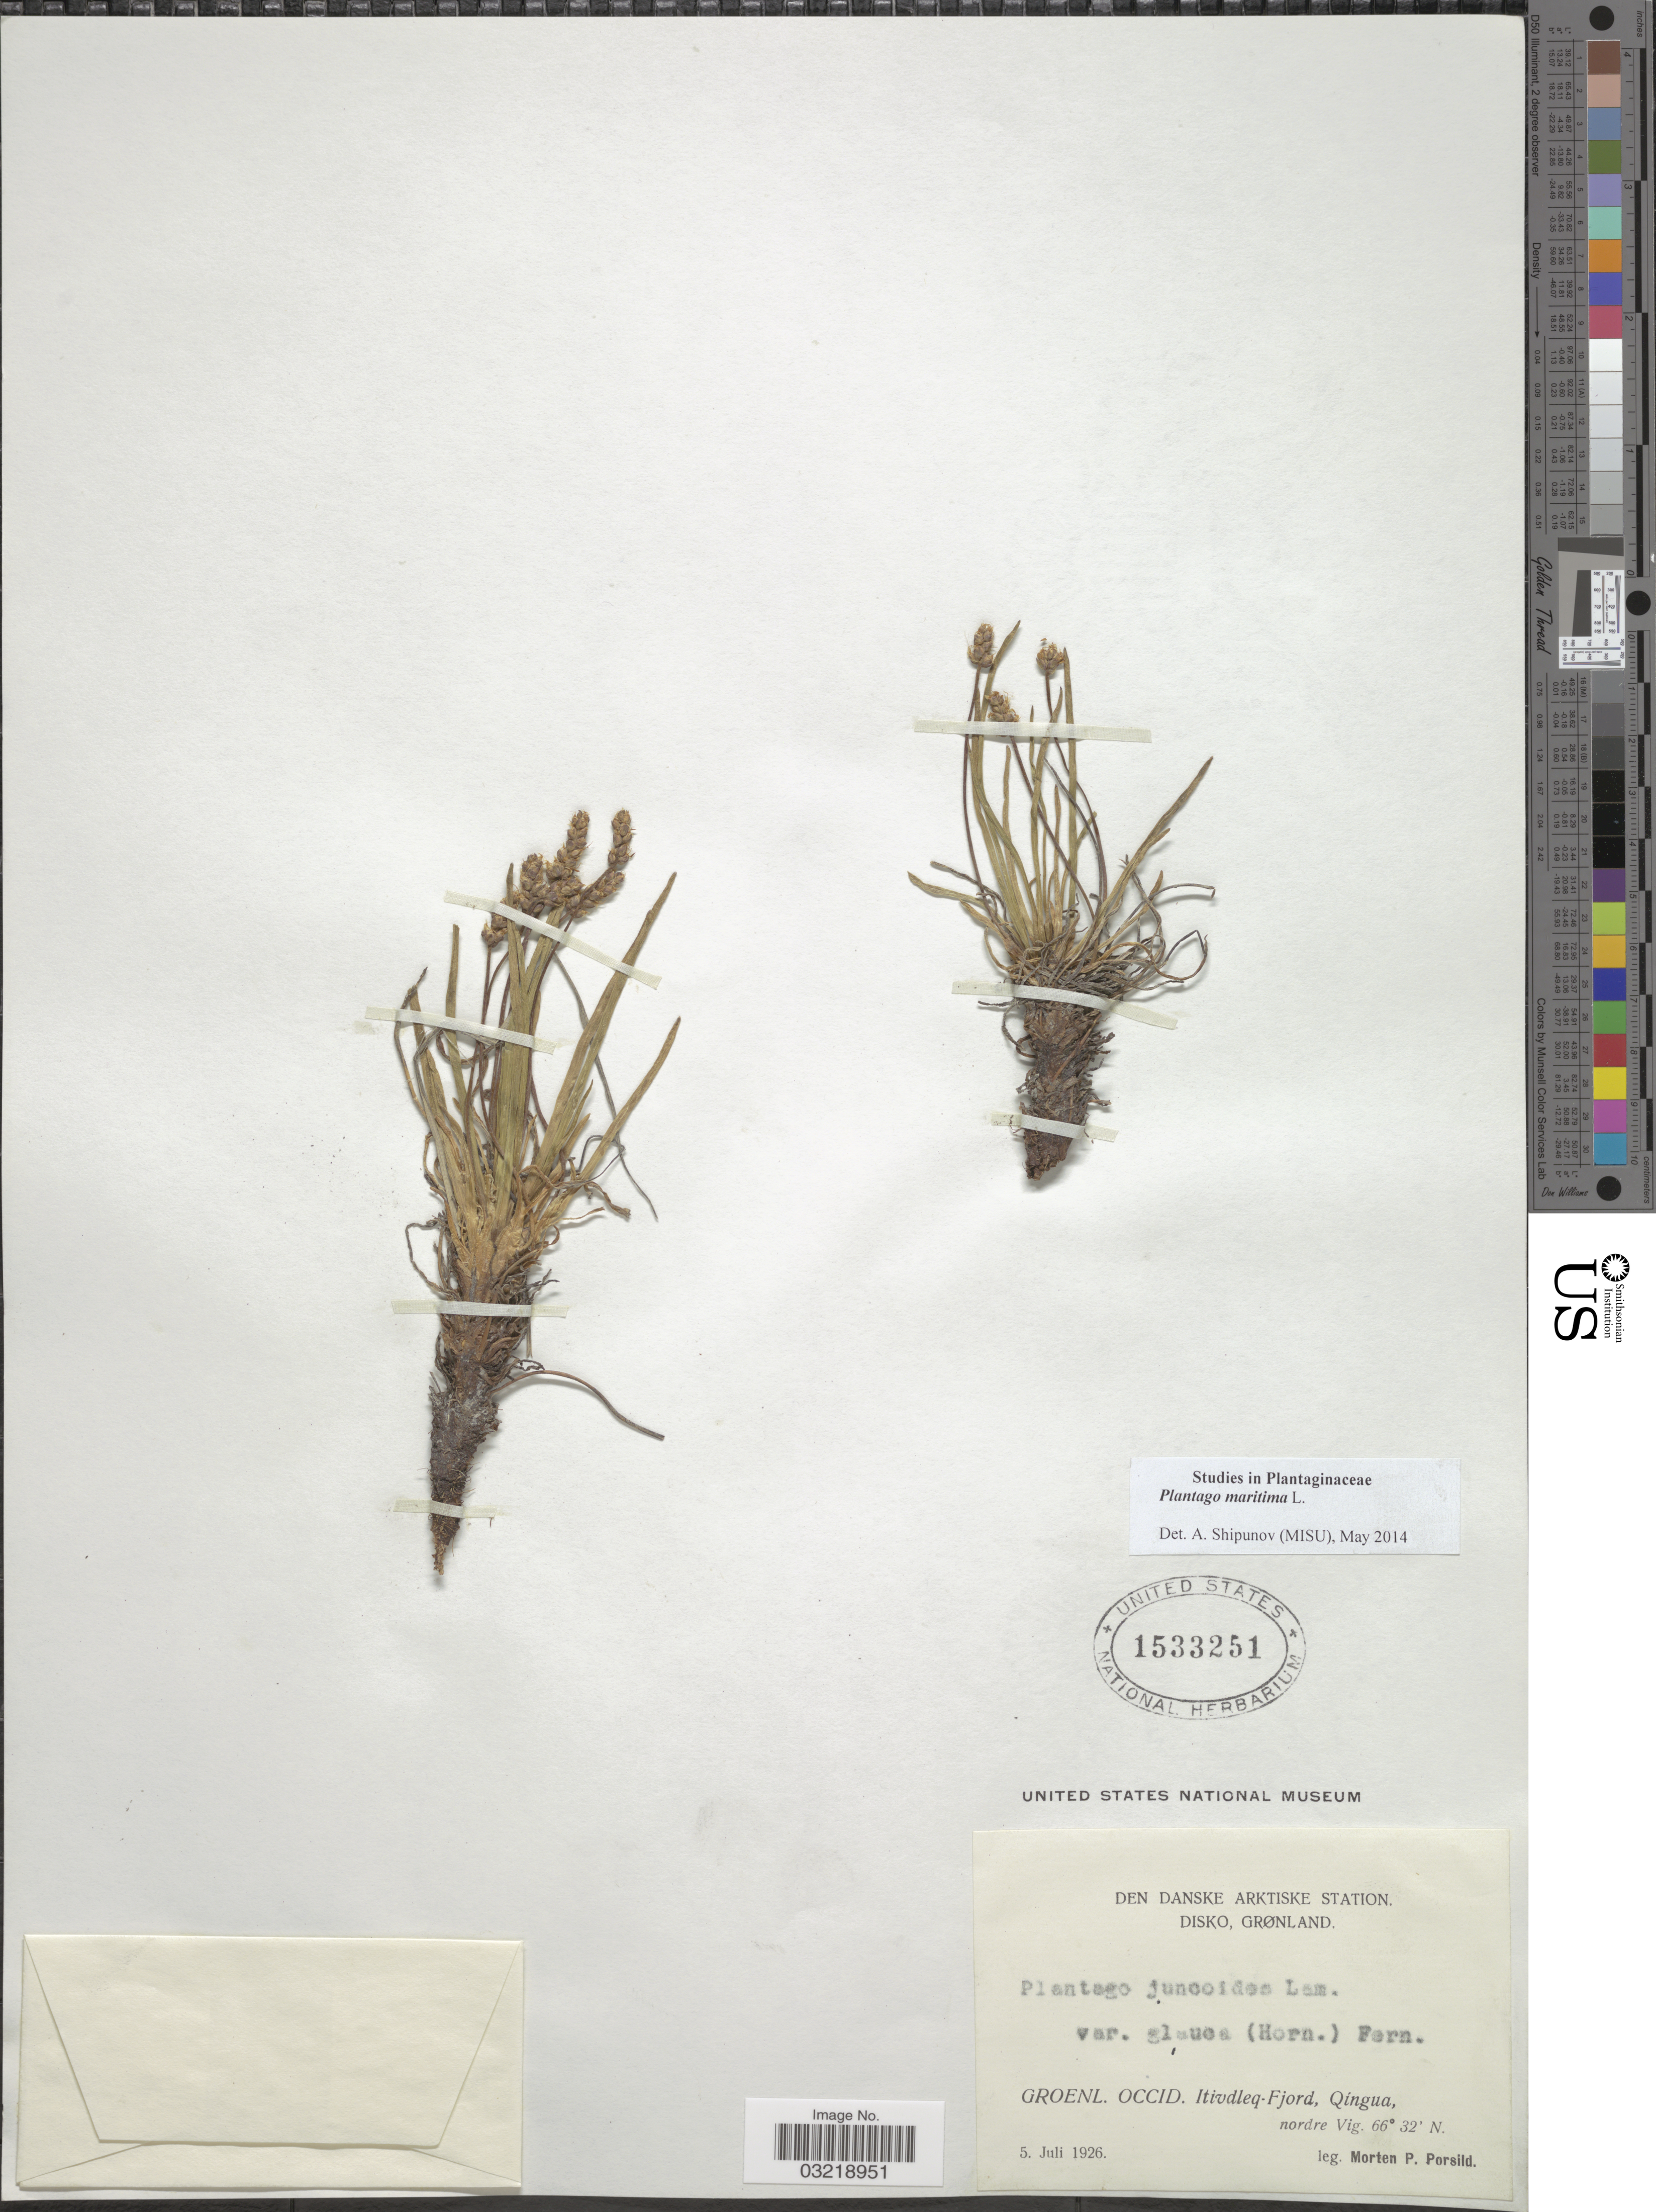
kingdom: Plantae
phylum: Tracheophyta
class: Magnoliopsida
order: Lamiales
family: Plantaginaceae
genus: Plantago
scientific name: Plantago maritima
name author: L.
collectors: M. P. Porsild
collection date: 1926-07-05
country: Greenland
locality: Den Danske Arktiske Station. Disko, Grønland. Groen. Occid. Itivdleq-Fjord, Qingua, nordre Vig.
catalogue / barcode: US 1533251